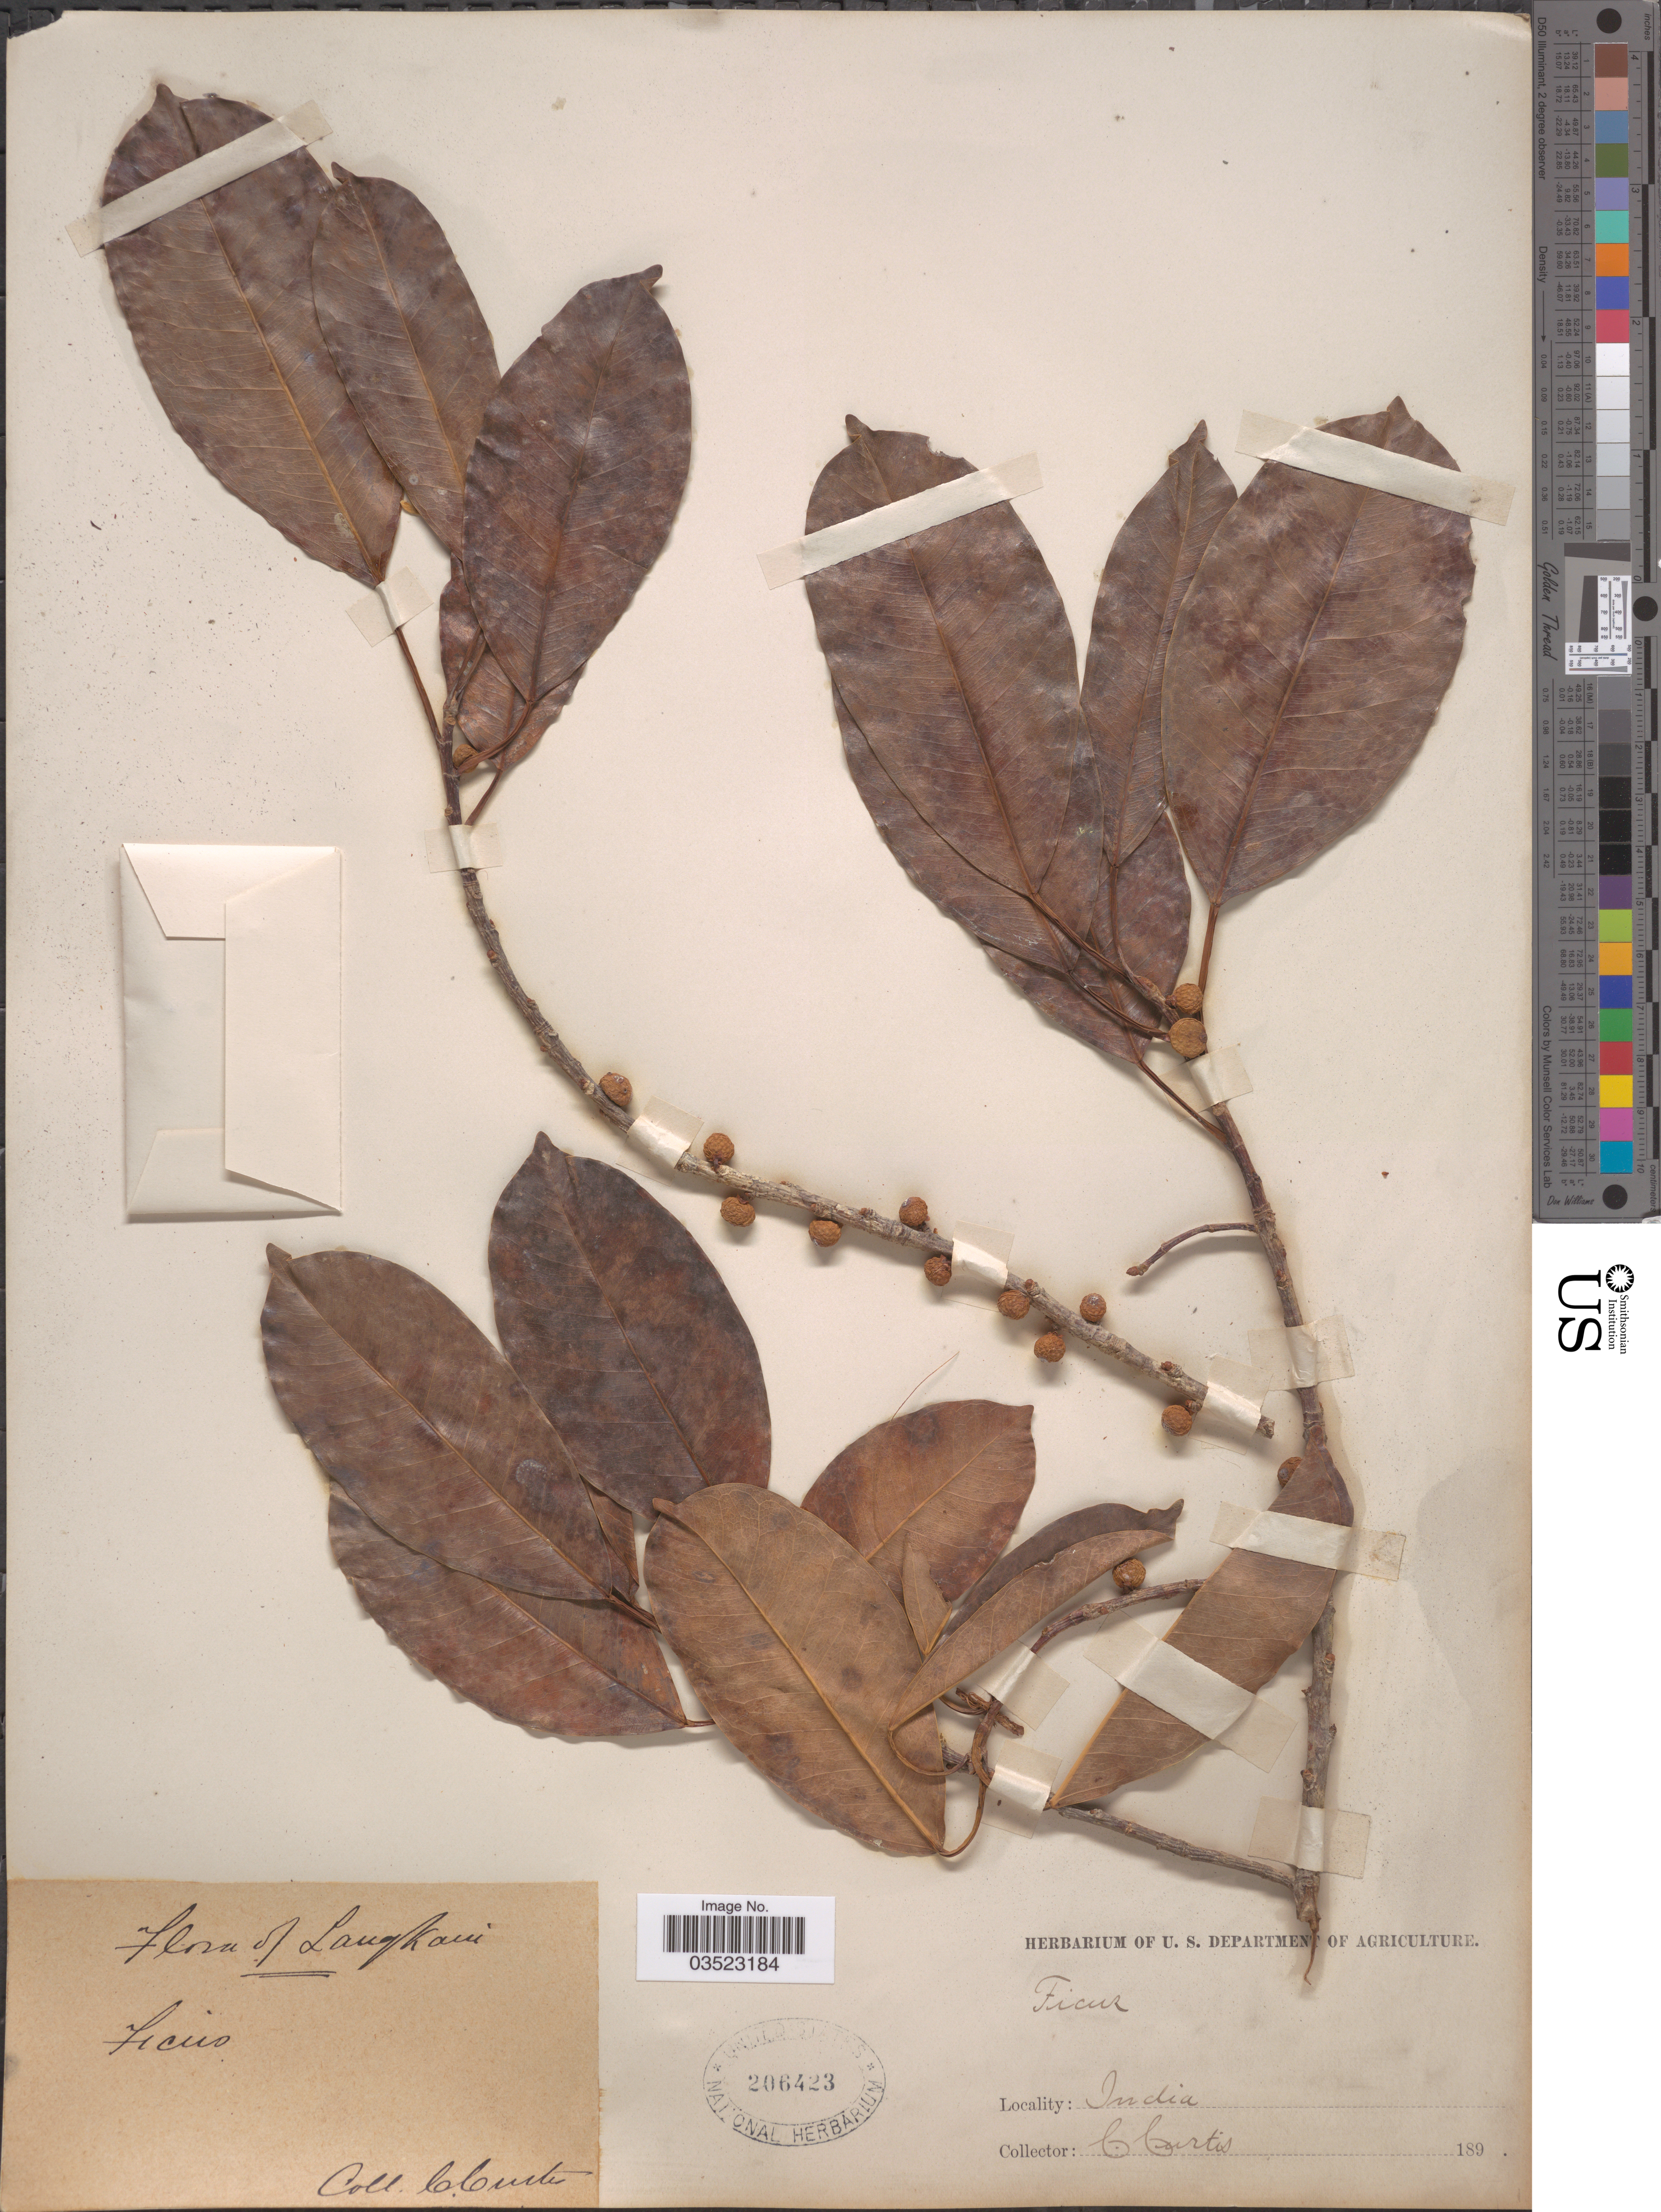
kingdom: Plantae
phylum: Tracheophyta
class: Magnoliopsida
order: Rosales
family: Moraceae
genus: Ficus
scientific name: Ficus sp.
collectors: C. Curtis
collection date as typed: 189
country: Malaysia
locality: Langkawi.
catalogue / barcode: US 206423